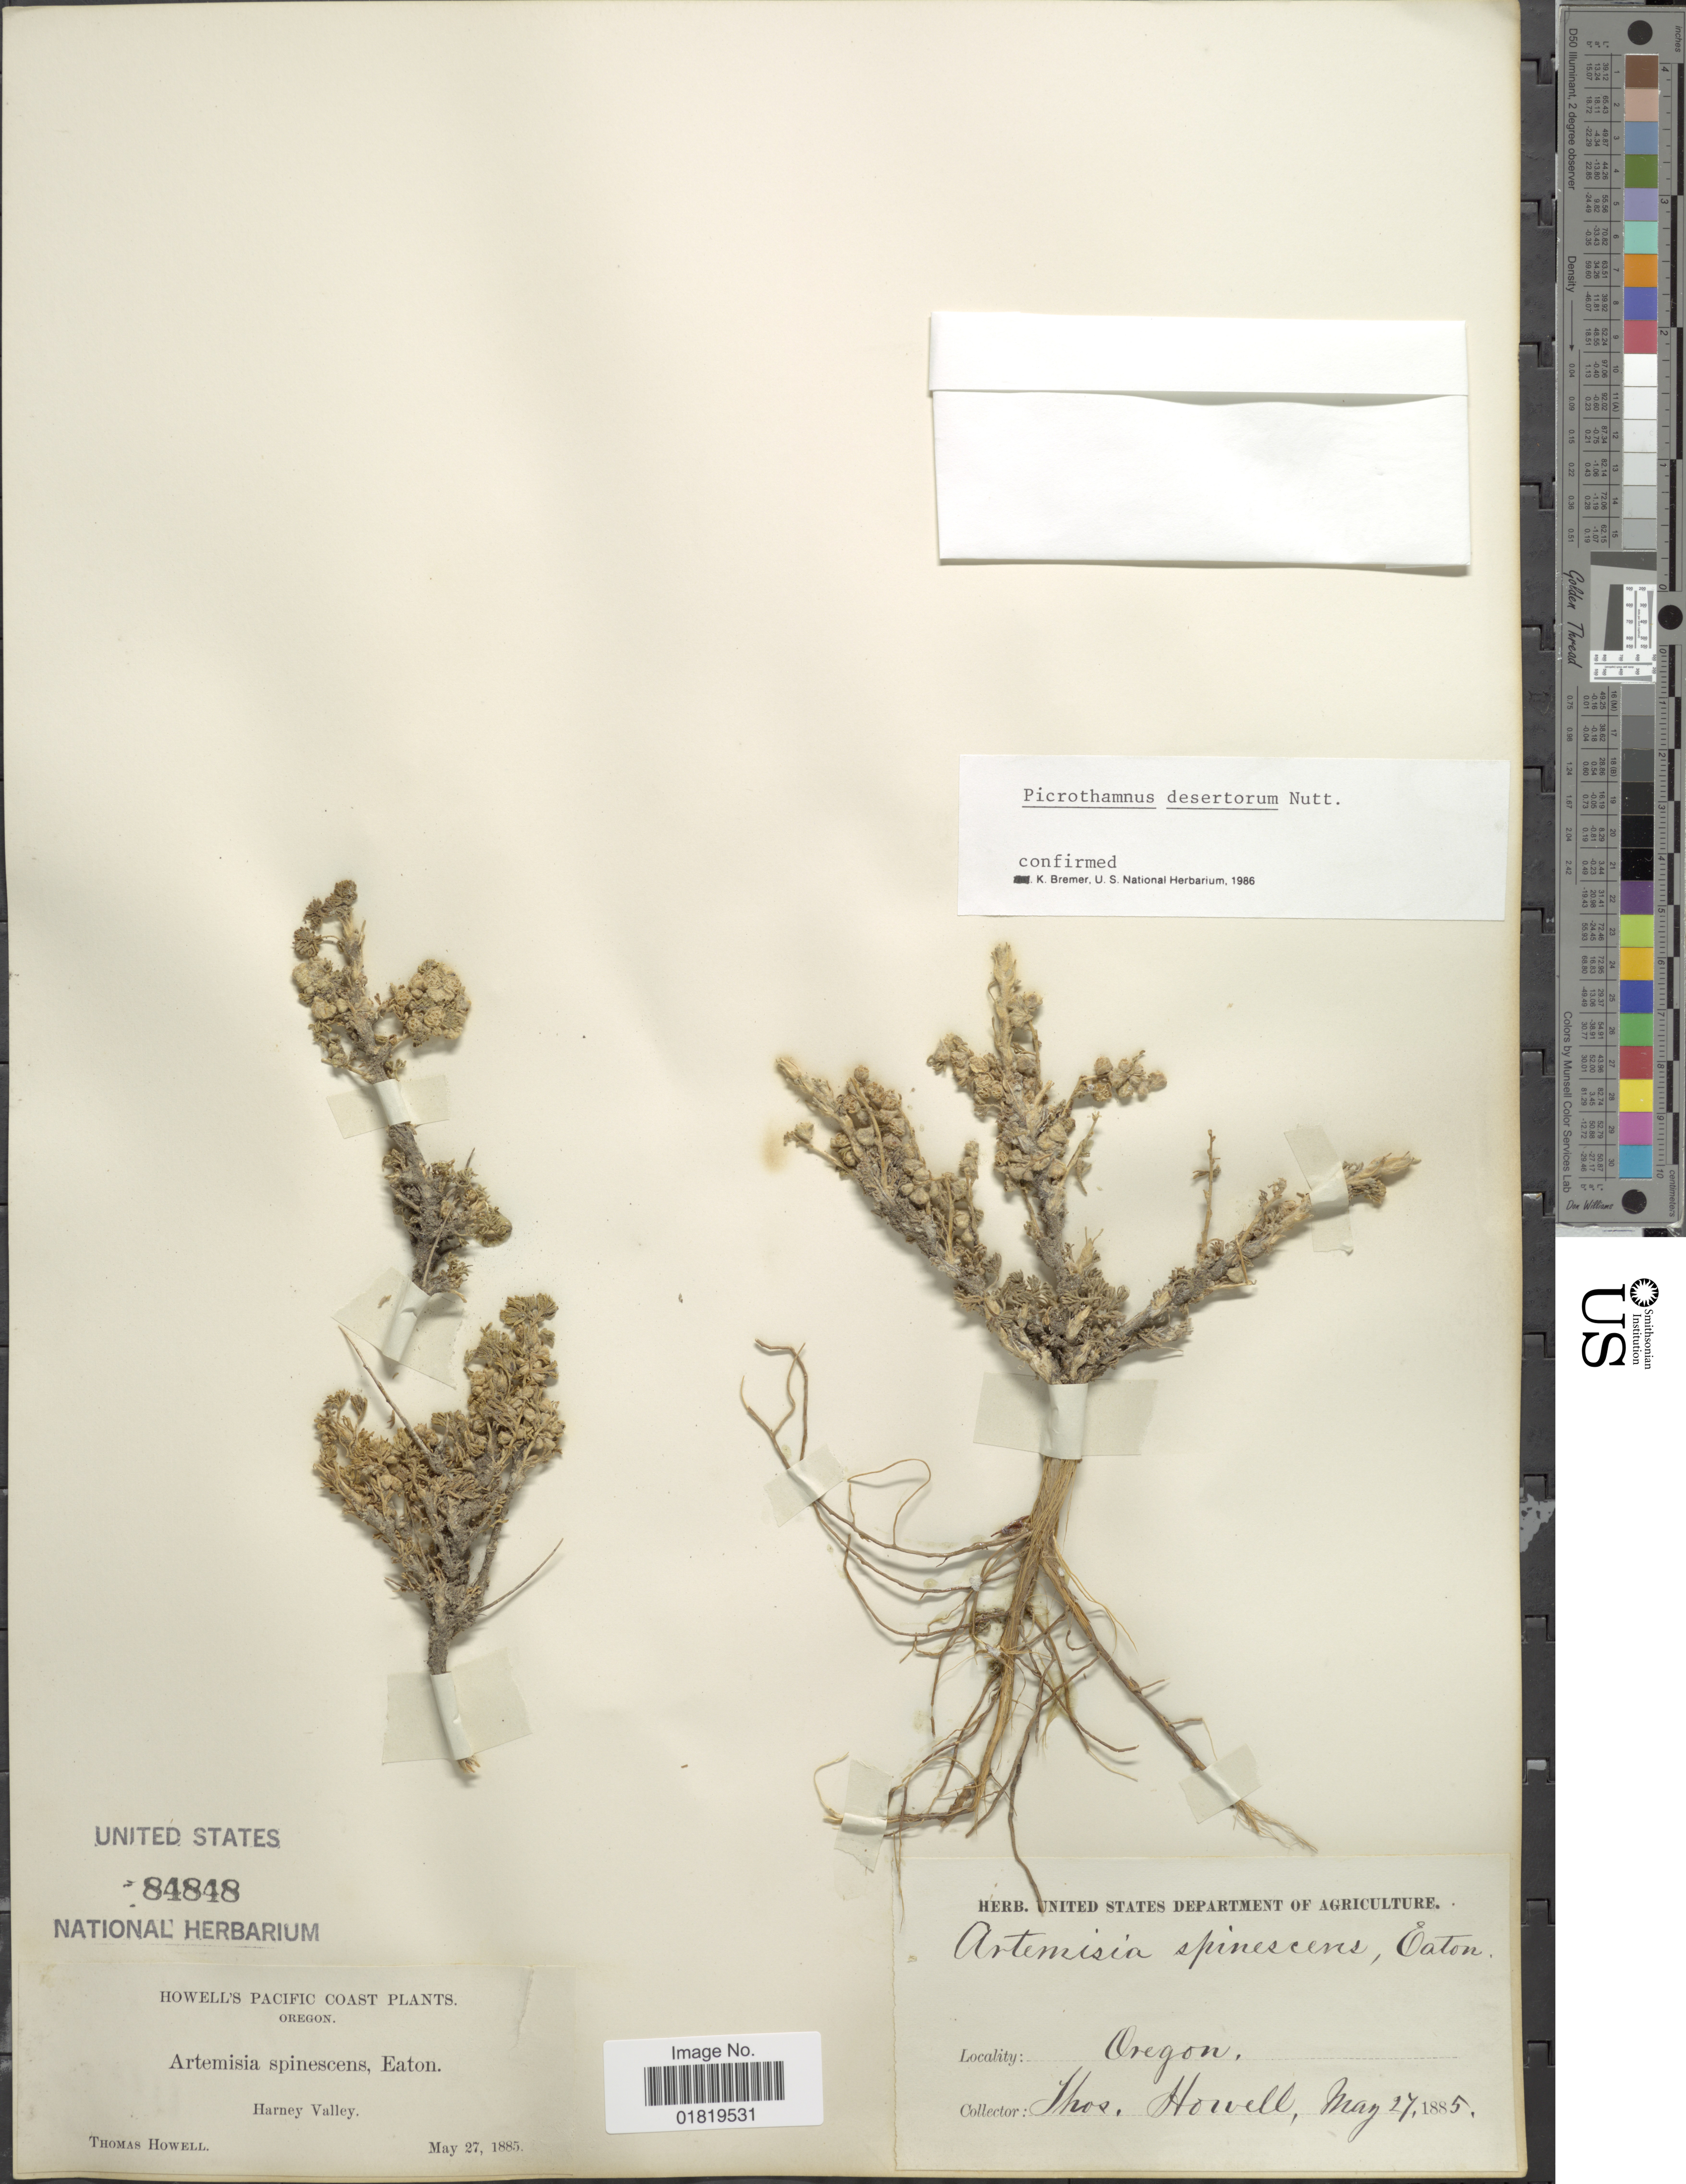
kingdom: Plantae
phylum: Tracheophyta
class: Magnoliopsida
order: Asterales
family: Asteraceae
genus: Picrothamnus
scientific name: Picrothamnus desertorum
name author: Nutt.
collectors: T. Howell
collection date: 1885-05-27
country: United States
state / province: Oregon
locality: Pacific Coast, Harney Valley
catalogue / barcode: US 84848